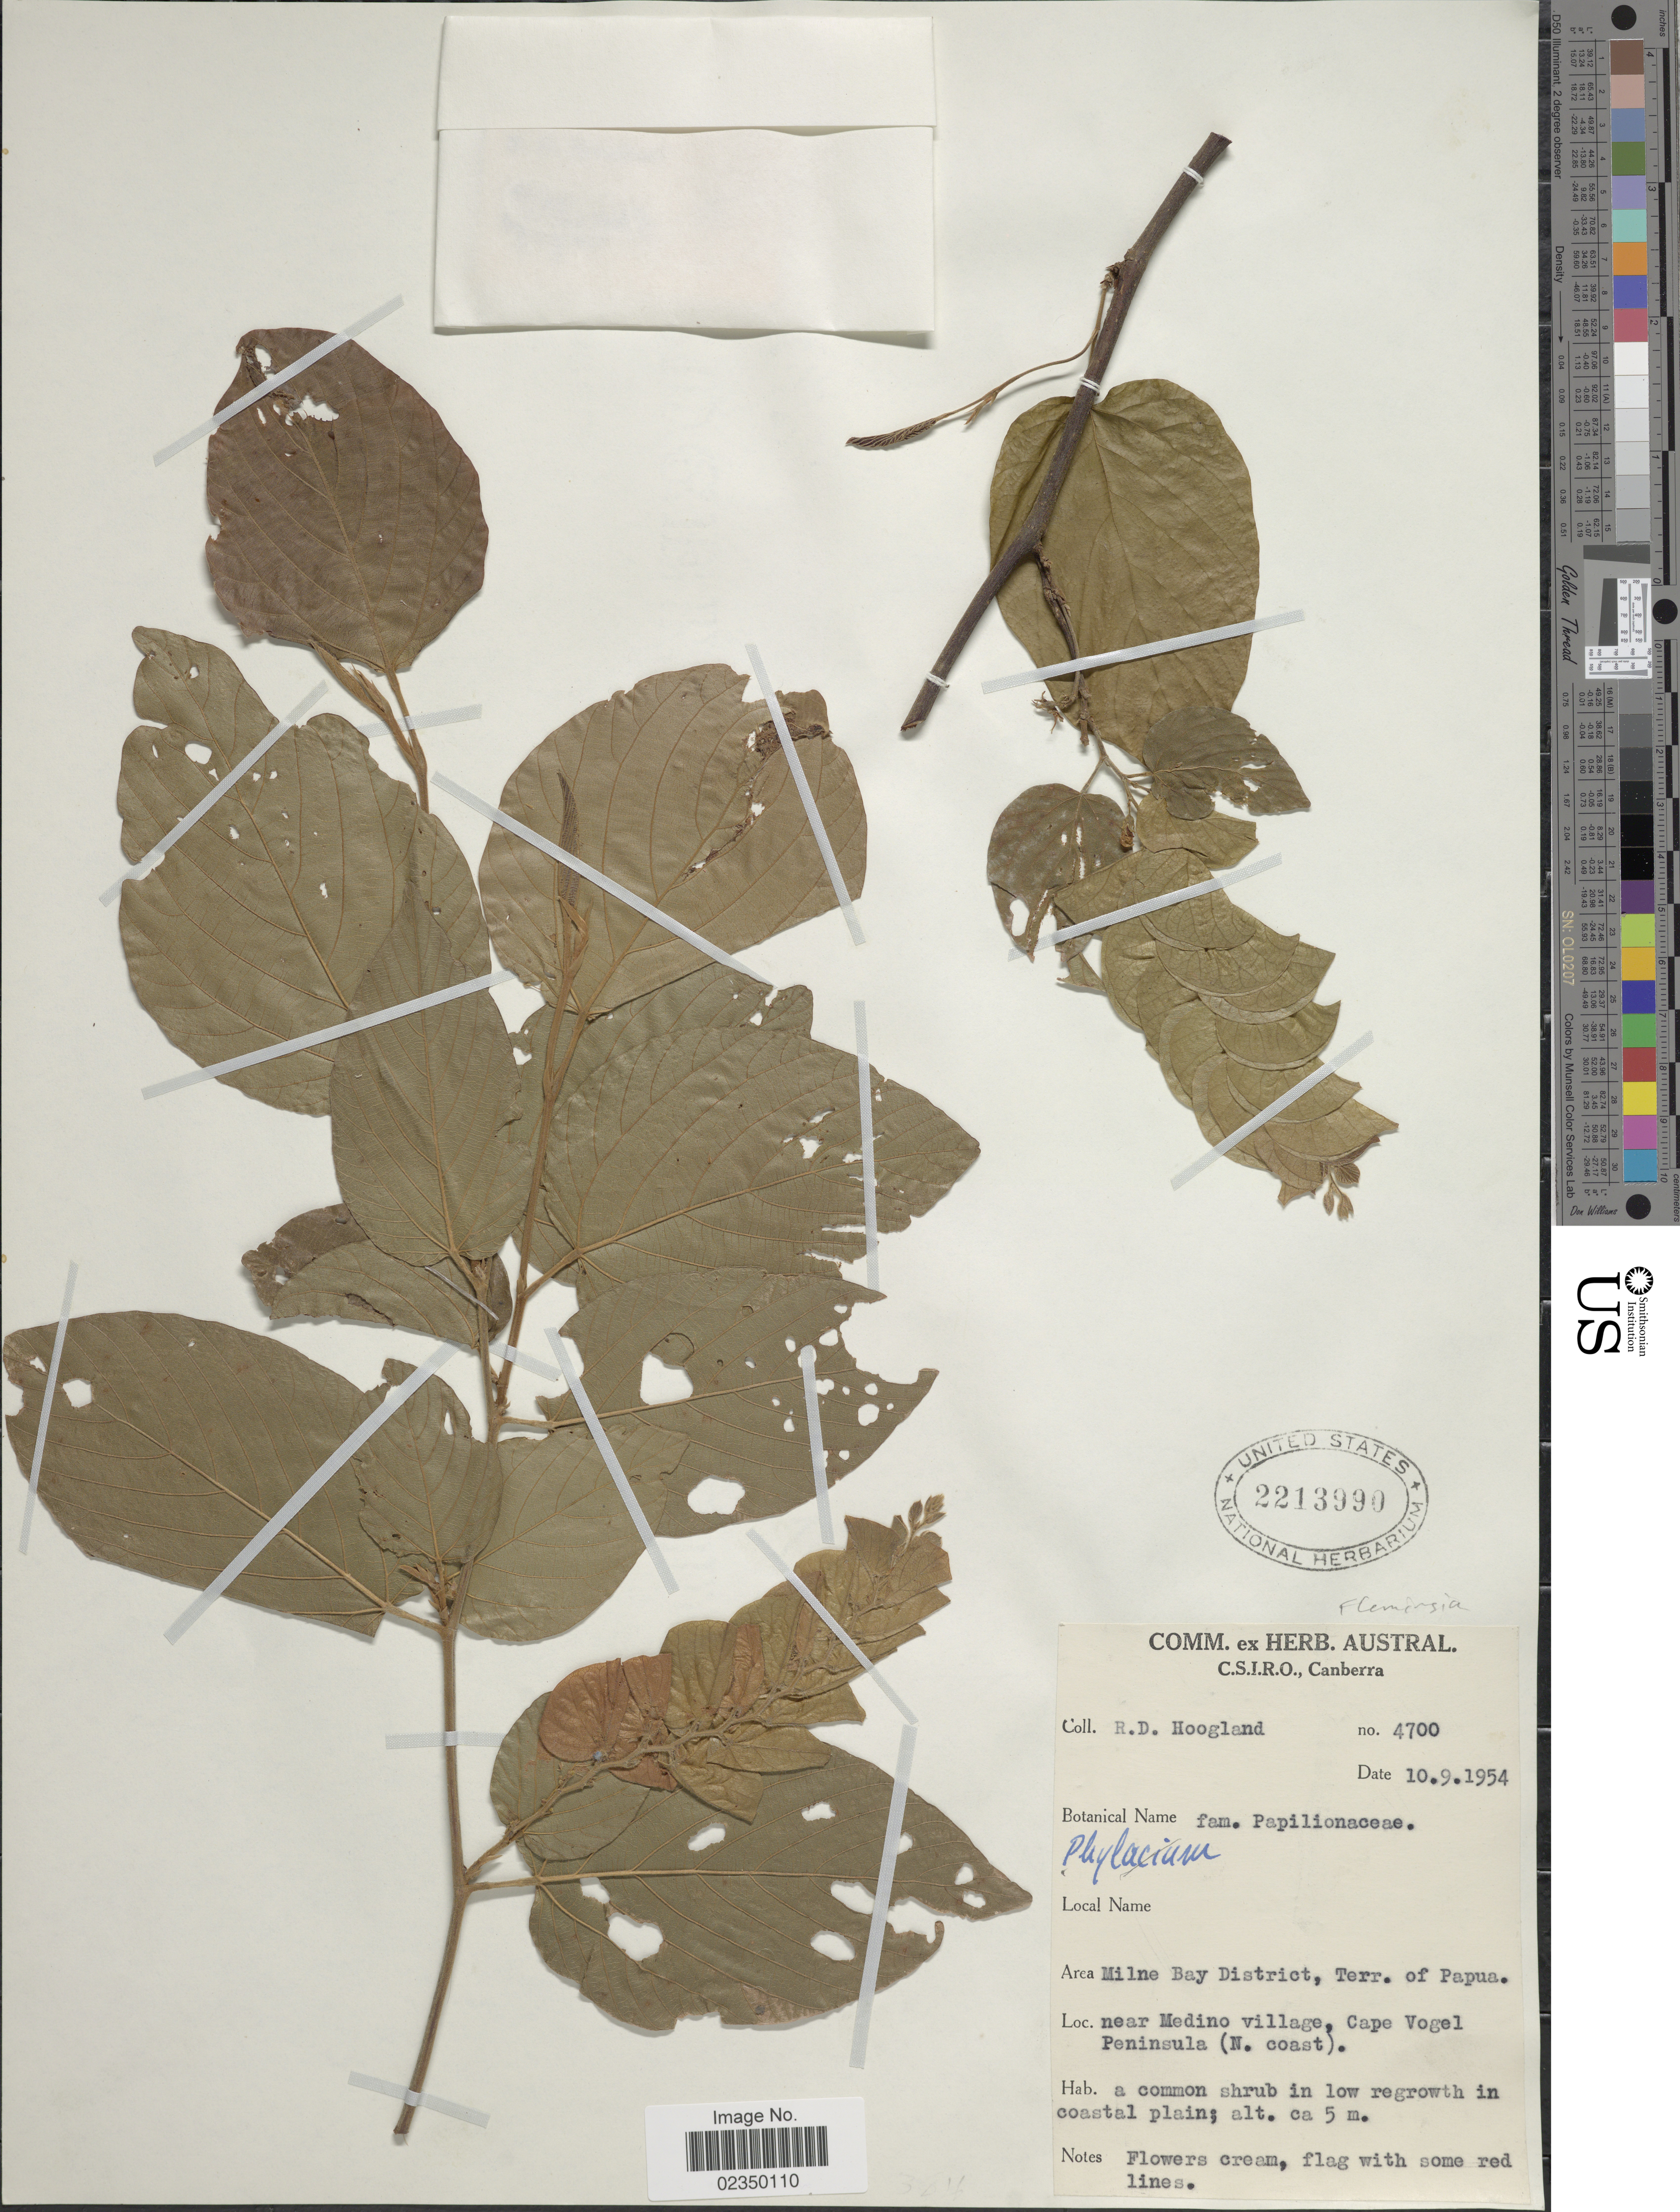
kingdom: Plantae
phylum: Tracheophyta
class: Magnoliopsida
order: Fabales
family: Fabaceae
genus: Flemingia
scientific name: Flemingia sp.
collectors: R. D. Hoogland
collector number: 4700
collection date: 1954-09-10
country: Papua New Guinea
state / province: Milne Bay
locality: Milne Bay District, Terr. of Papua. near Medino village, Cape Vogel Peninsula (N. coast).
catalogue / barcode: US 2213990